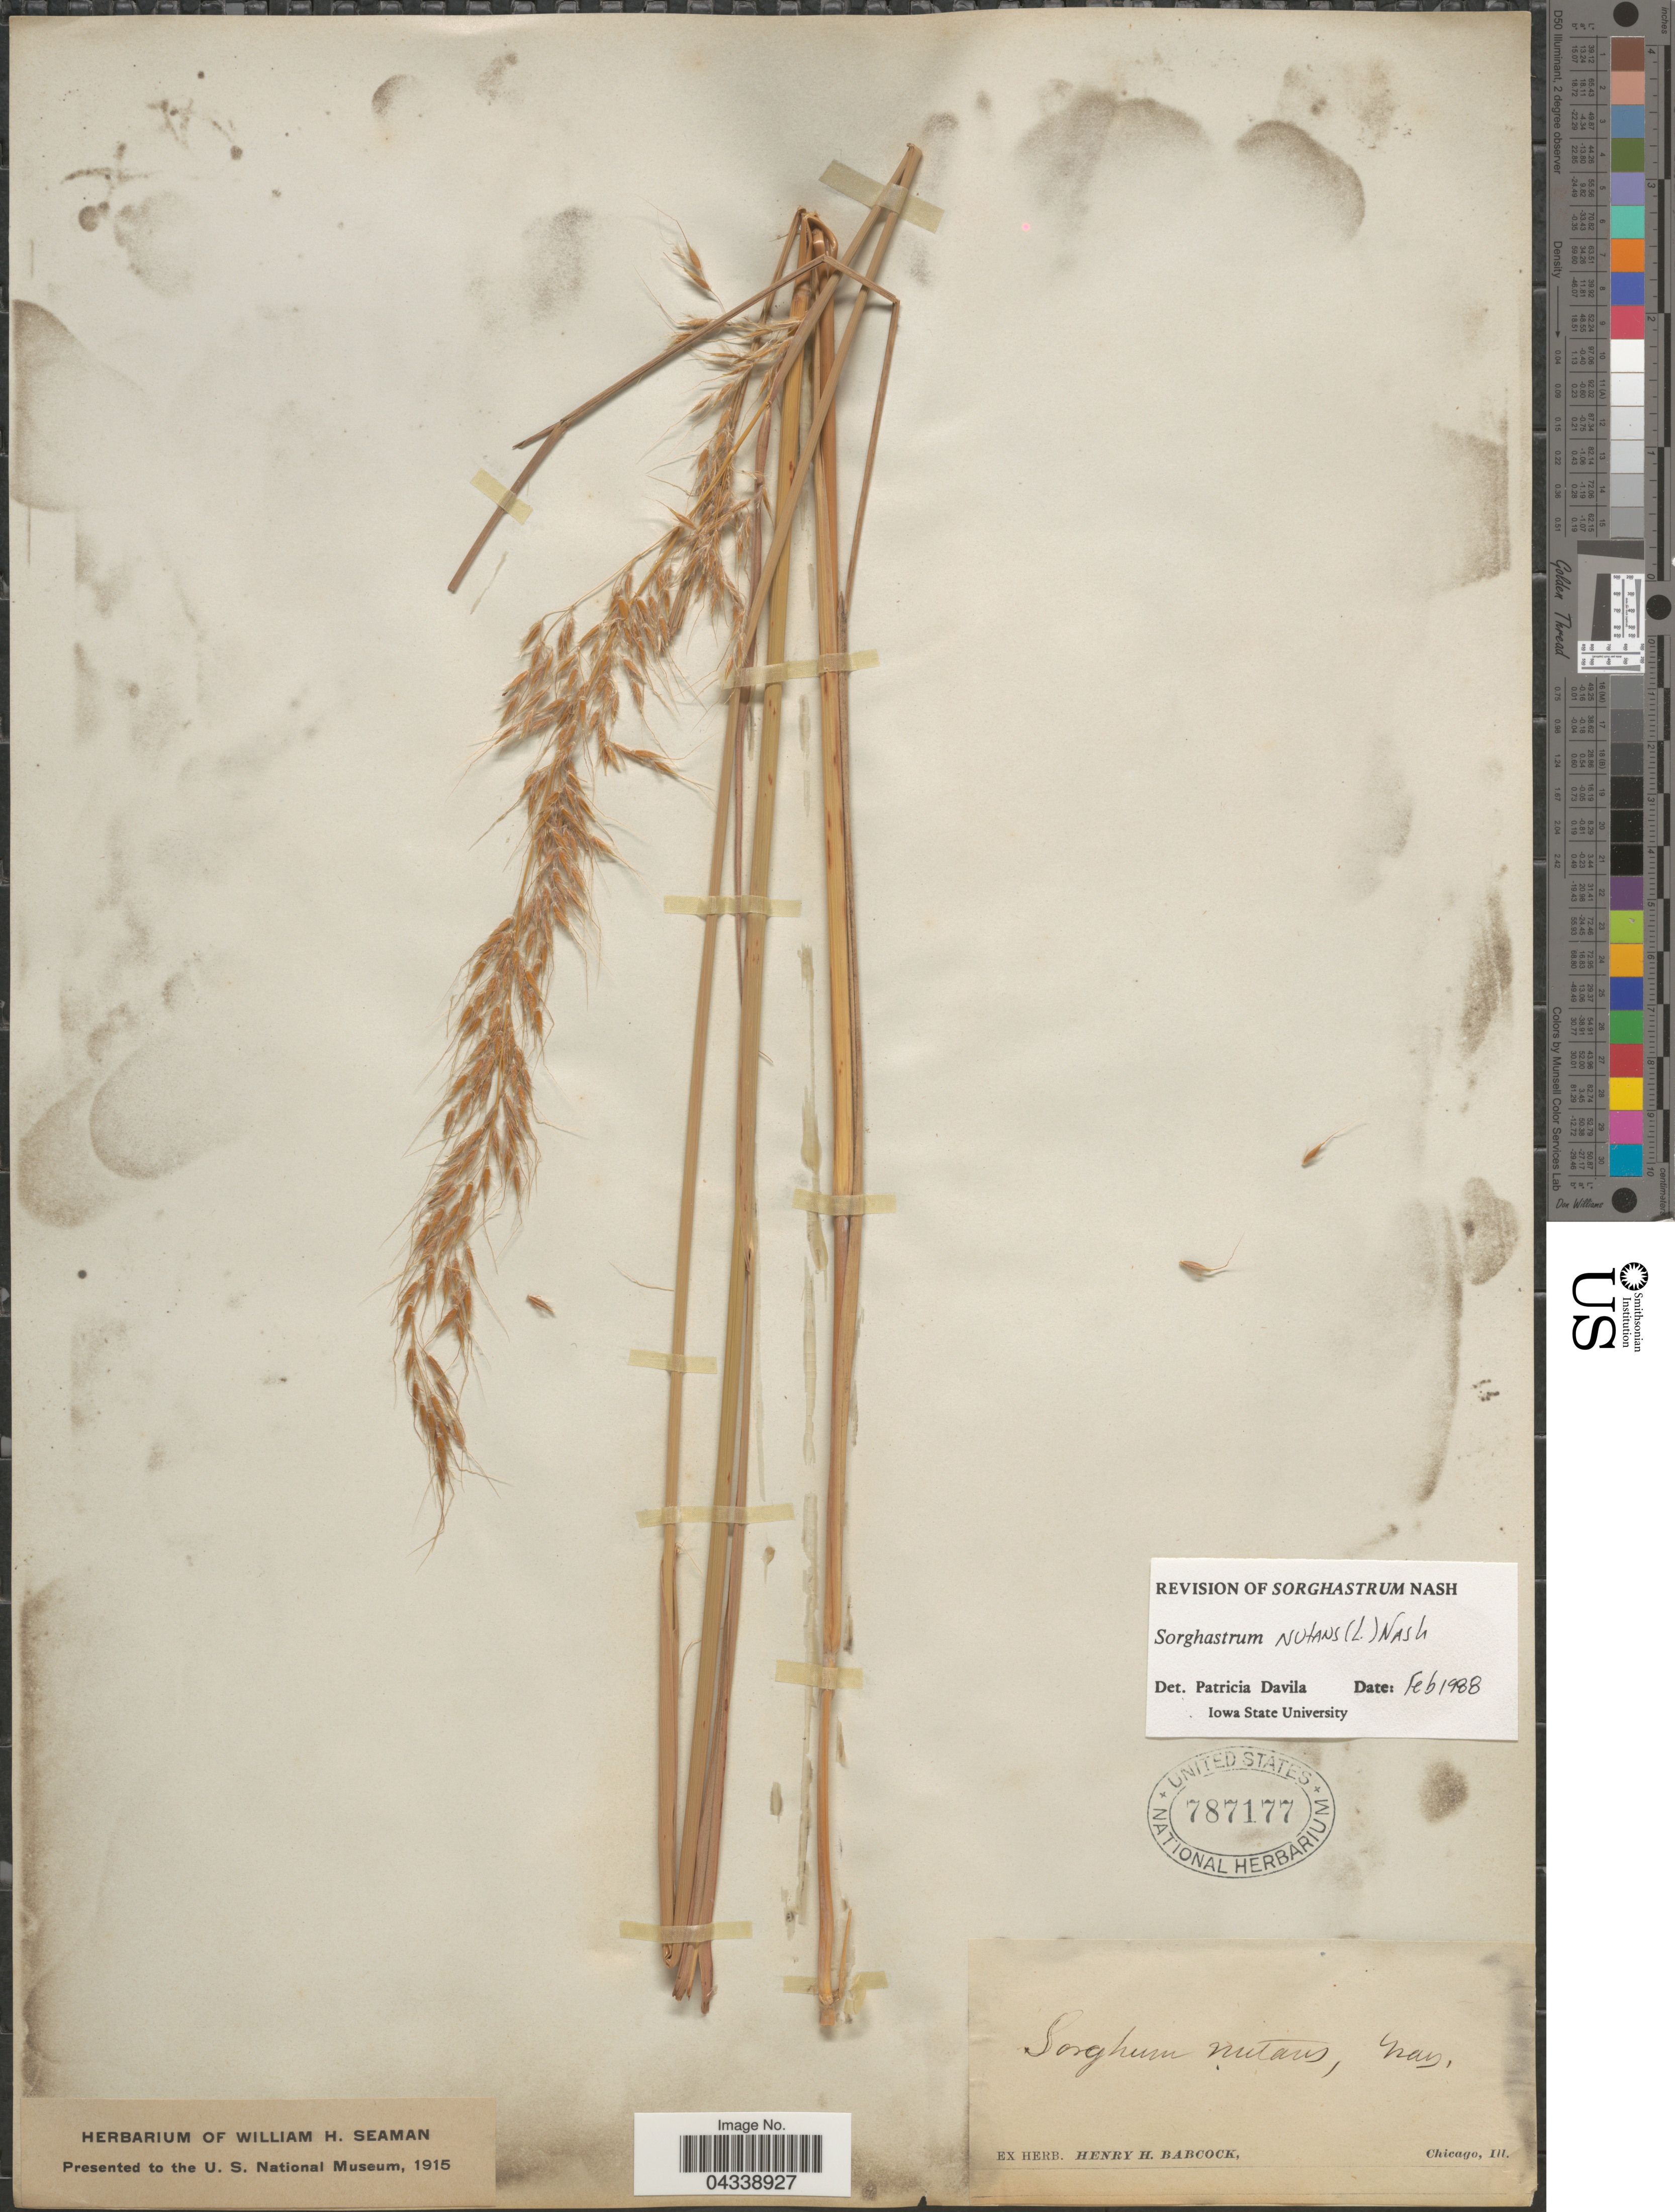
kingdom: Plantae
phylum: Tracheophyta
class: Liliopsida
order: Poales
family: Poaceae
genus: Sorghastrum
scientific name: Sorghastrum nutans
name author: (L.) Nash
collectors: ex herb. Henry Homes Babcock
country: United States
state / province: Illinois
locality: Chicago.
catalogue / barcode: US 787177